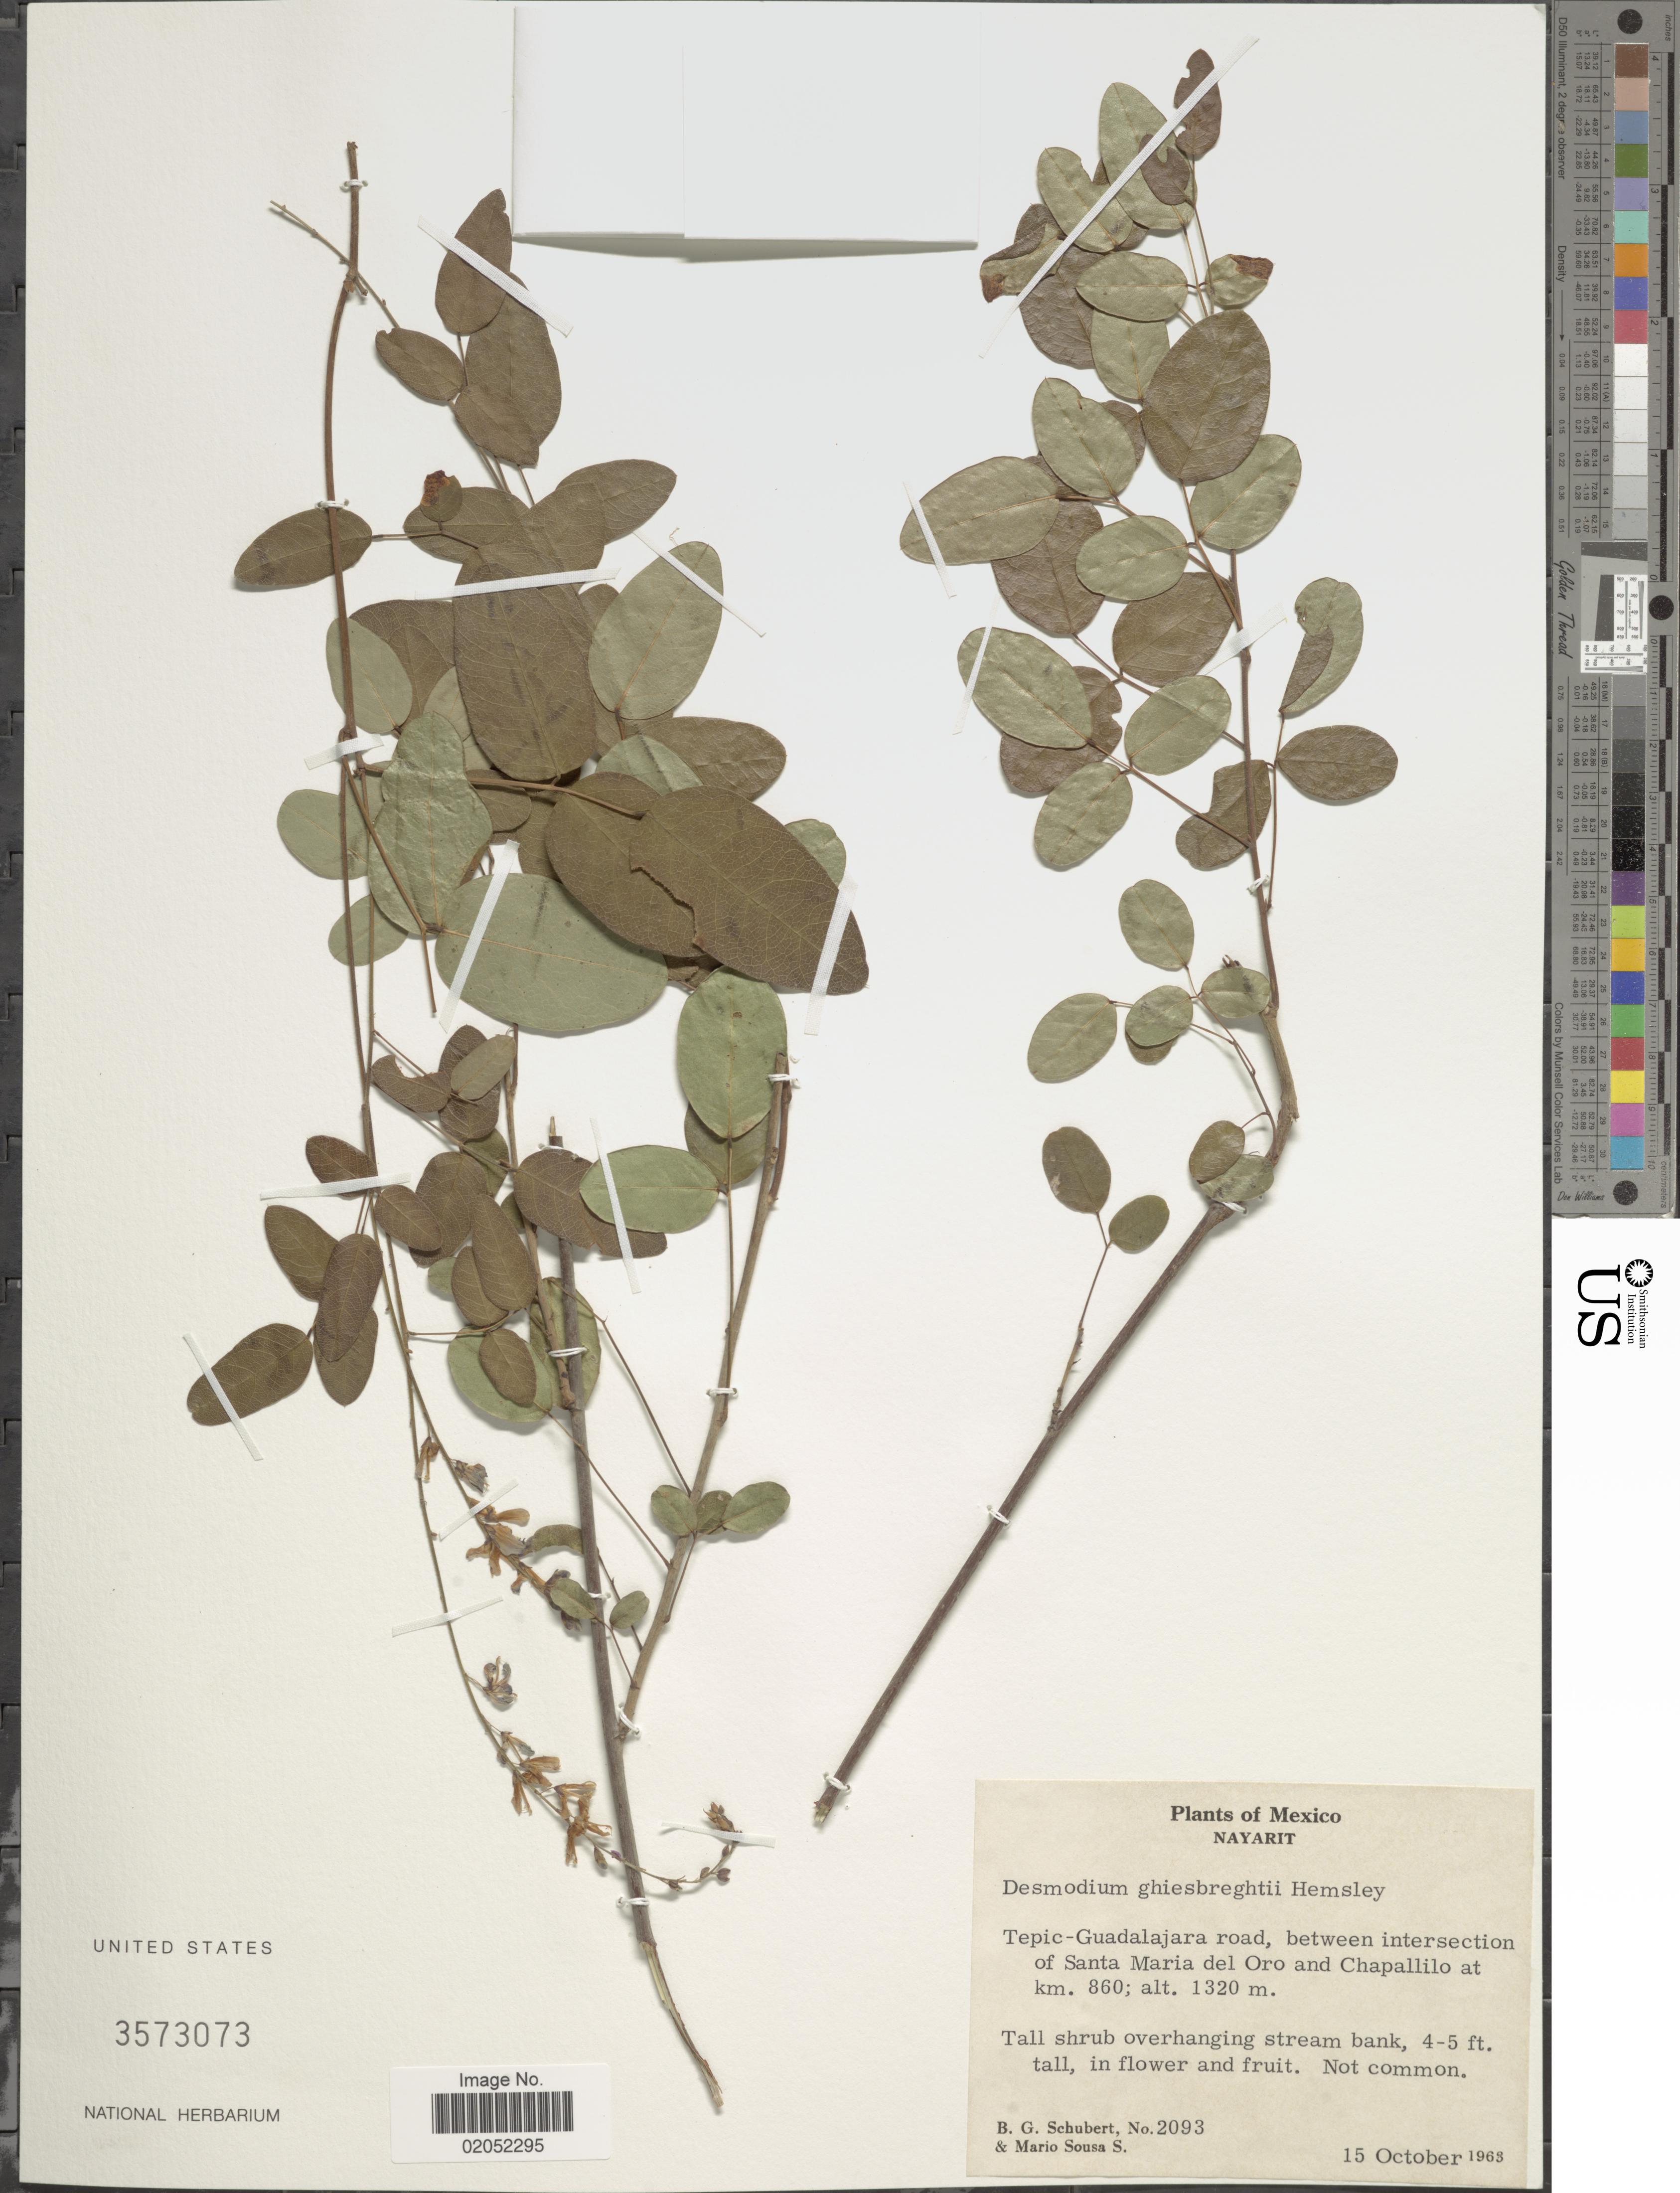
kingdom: Plantae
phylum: Tracheophyta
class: Magnoliopsida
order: Fabales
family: Fabaceae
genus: Desmodium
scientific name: Desmodium ghiesbreghtii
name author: Hemsl.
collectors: B. Schubert & M. Sousa S.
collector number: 2093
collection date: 1963-10-15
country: Mexico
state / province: Nayarit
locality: Nayarit. tepic-Guadalajara road, between intersection of santa Maria del Oro and Chapallilo at km 860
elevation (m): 1320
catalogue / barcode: US 3573073